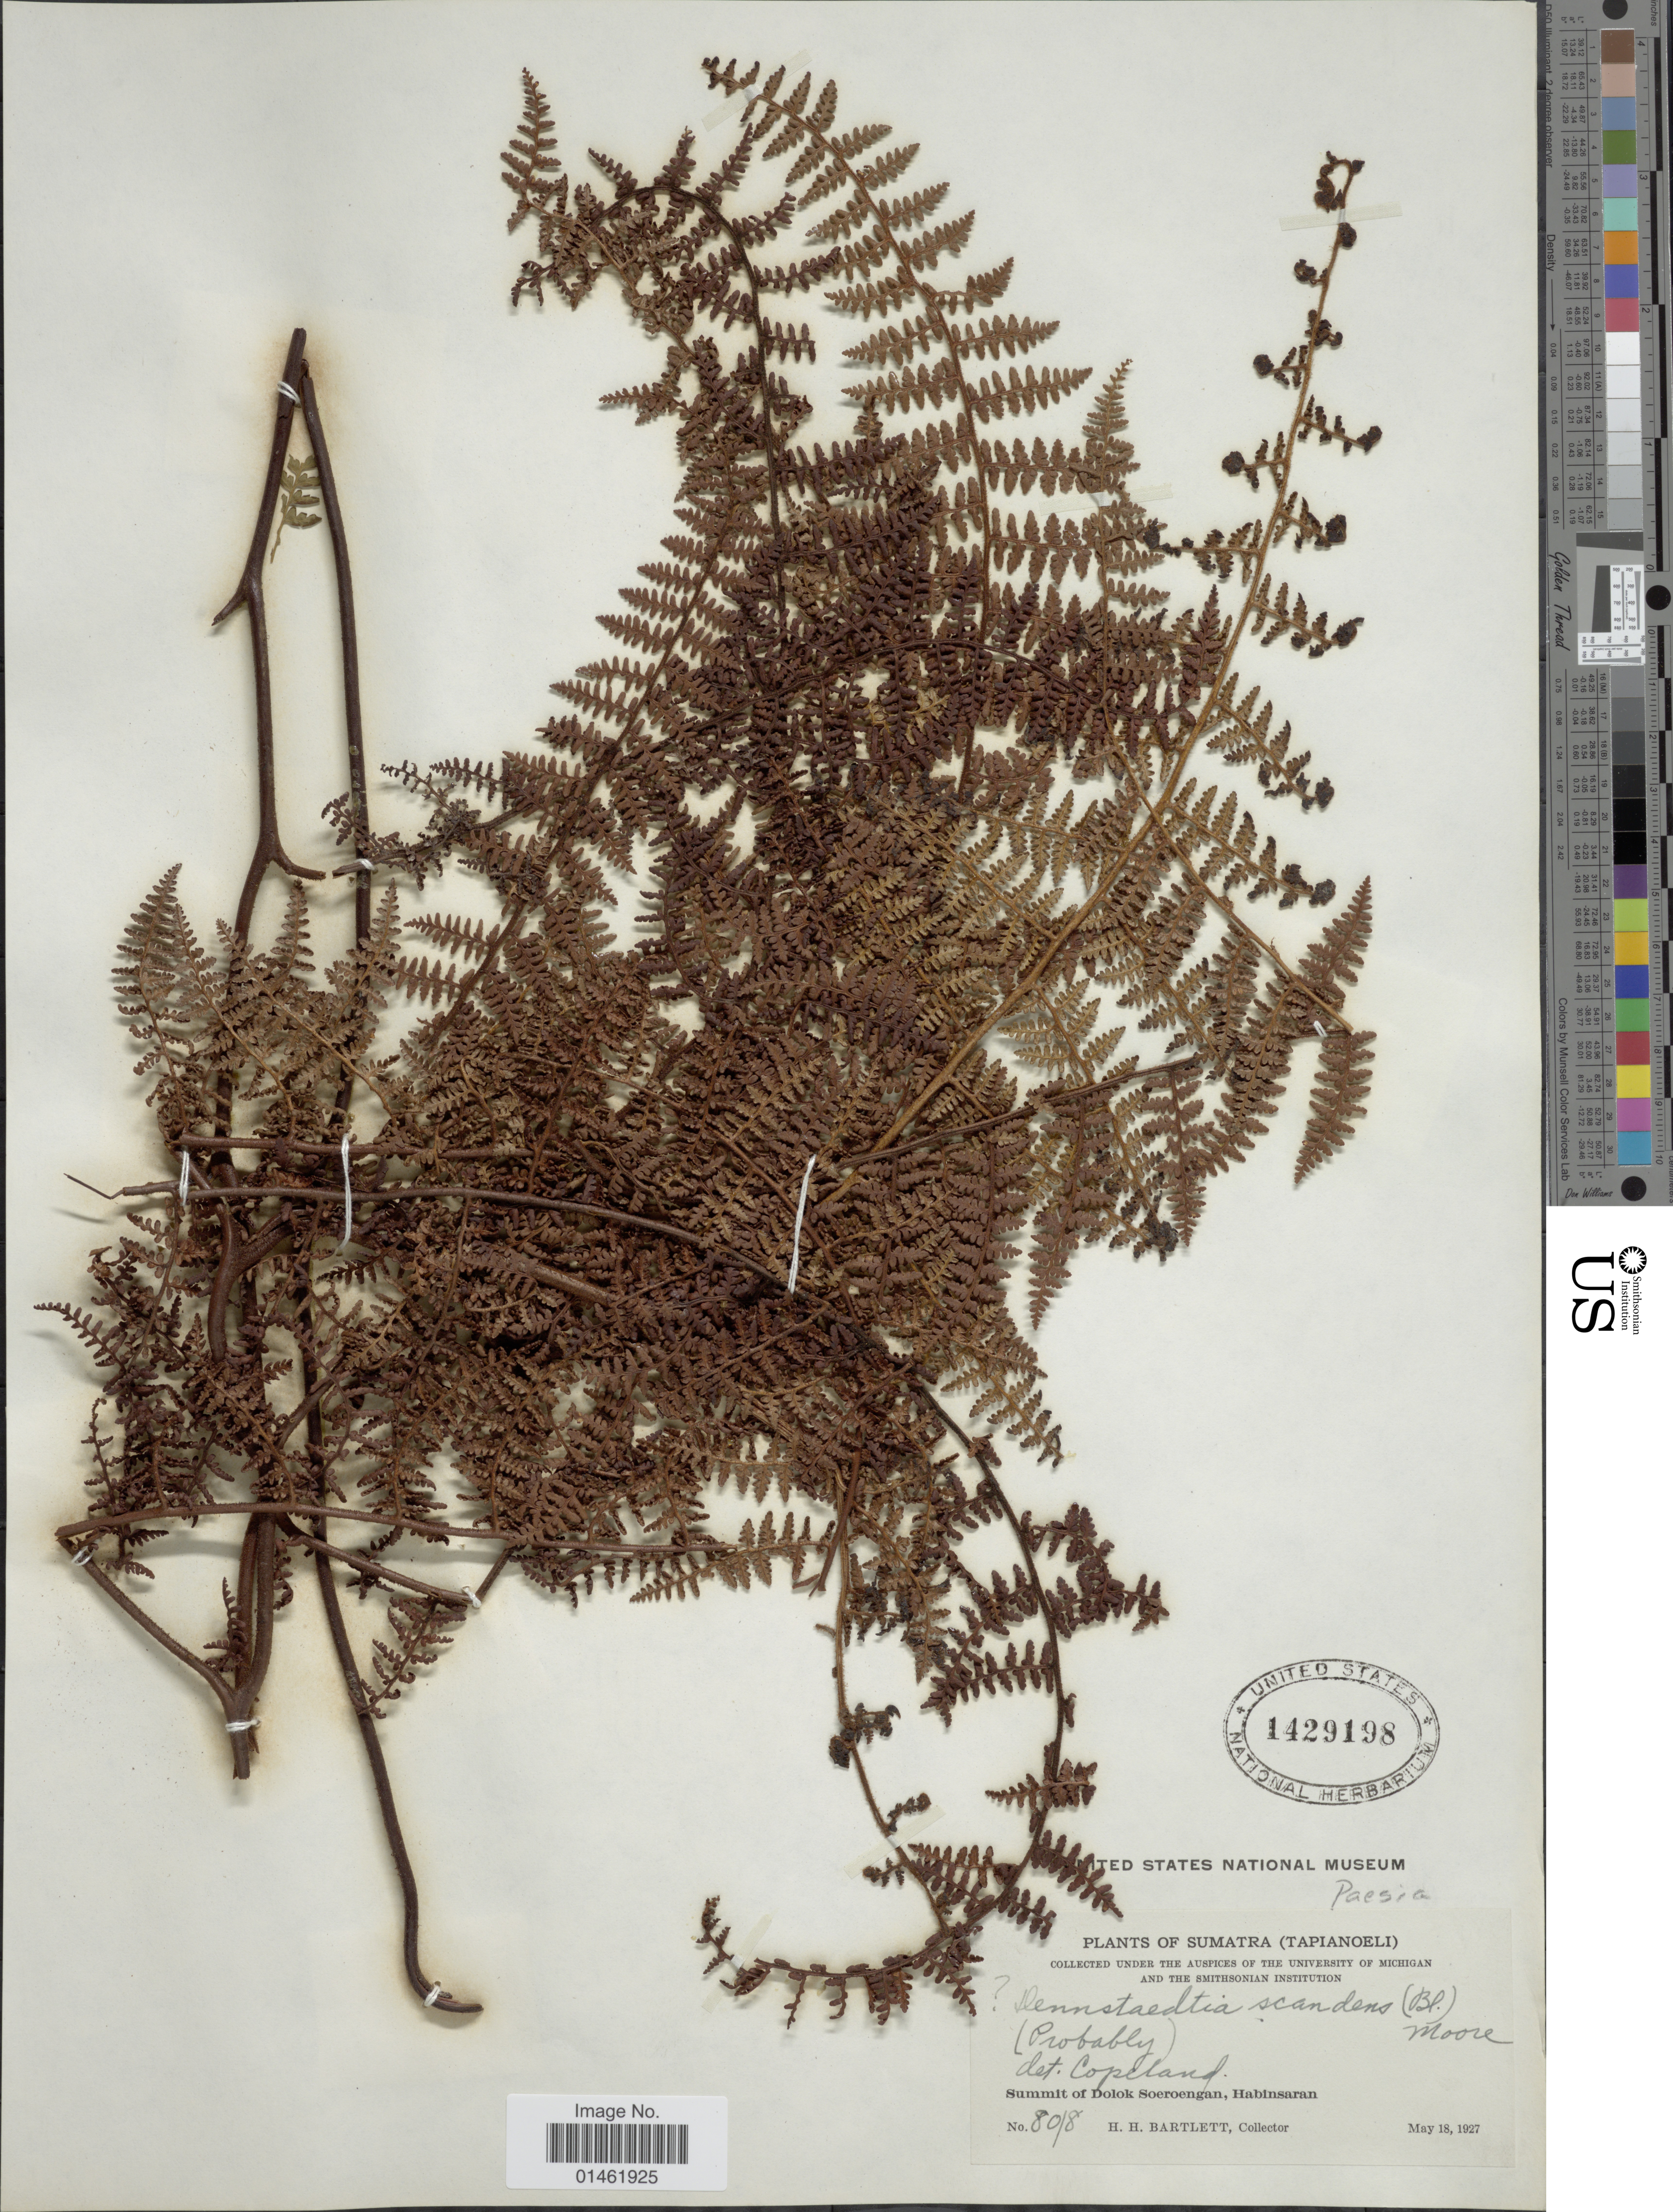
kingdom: Plantae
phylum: Tracheophyta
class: Polypodiopsida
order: Polypodiales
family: Dennstaedtiaceae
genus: Paesia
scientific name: Paesia bivalvis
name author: (Alderw.) R.M. Tryon & A.F. Tryon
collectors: H. H. Bartlett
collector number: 8018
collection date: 1927-05-18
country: Indonesia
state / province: Sumatra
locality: Sumatra(Tapianoeli), Summit of Dolok Soeroengan, Habinsaran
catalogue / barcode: US 1429198